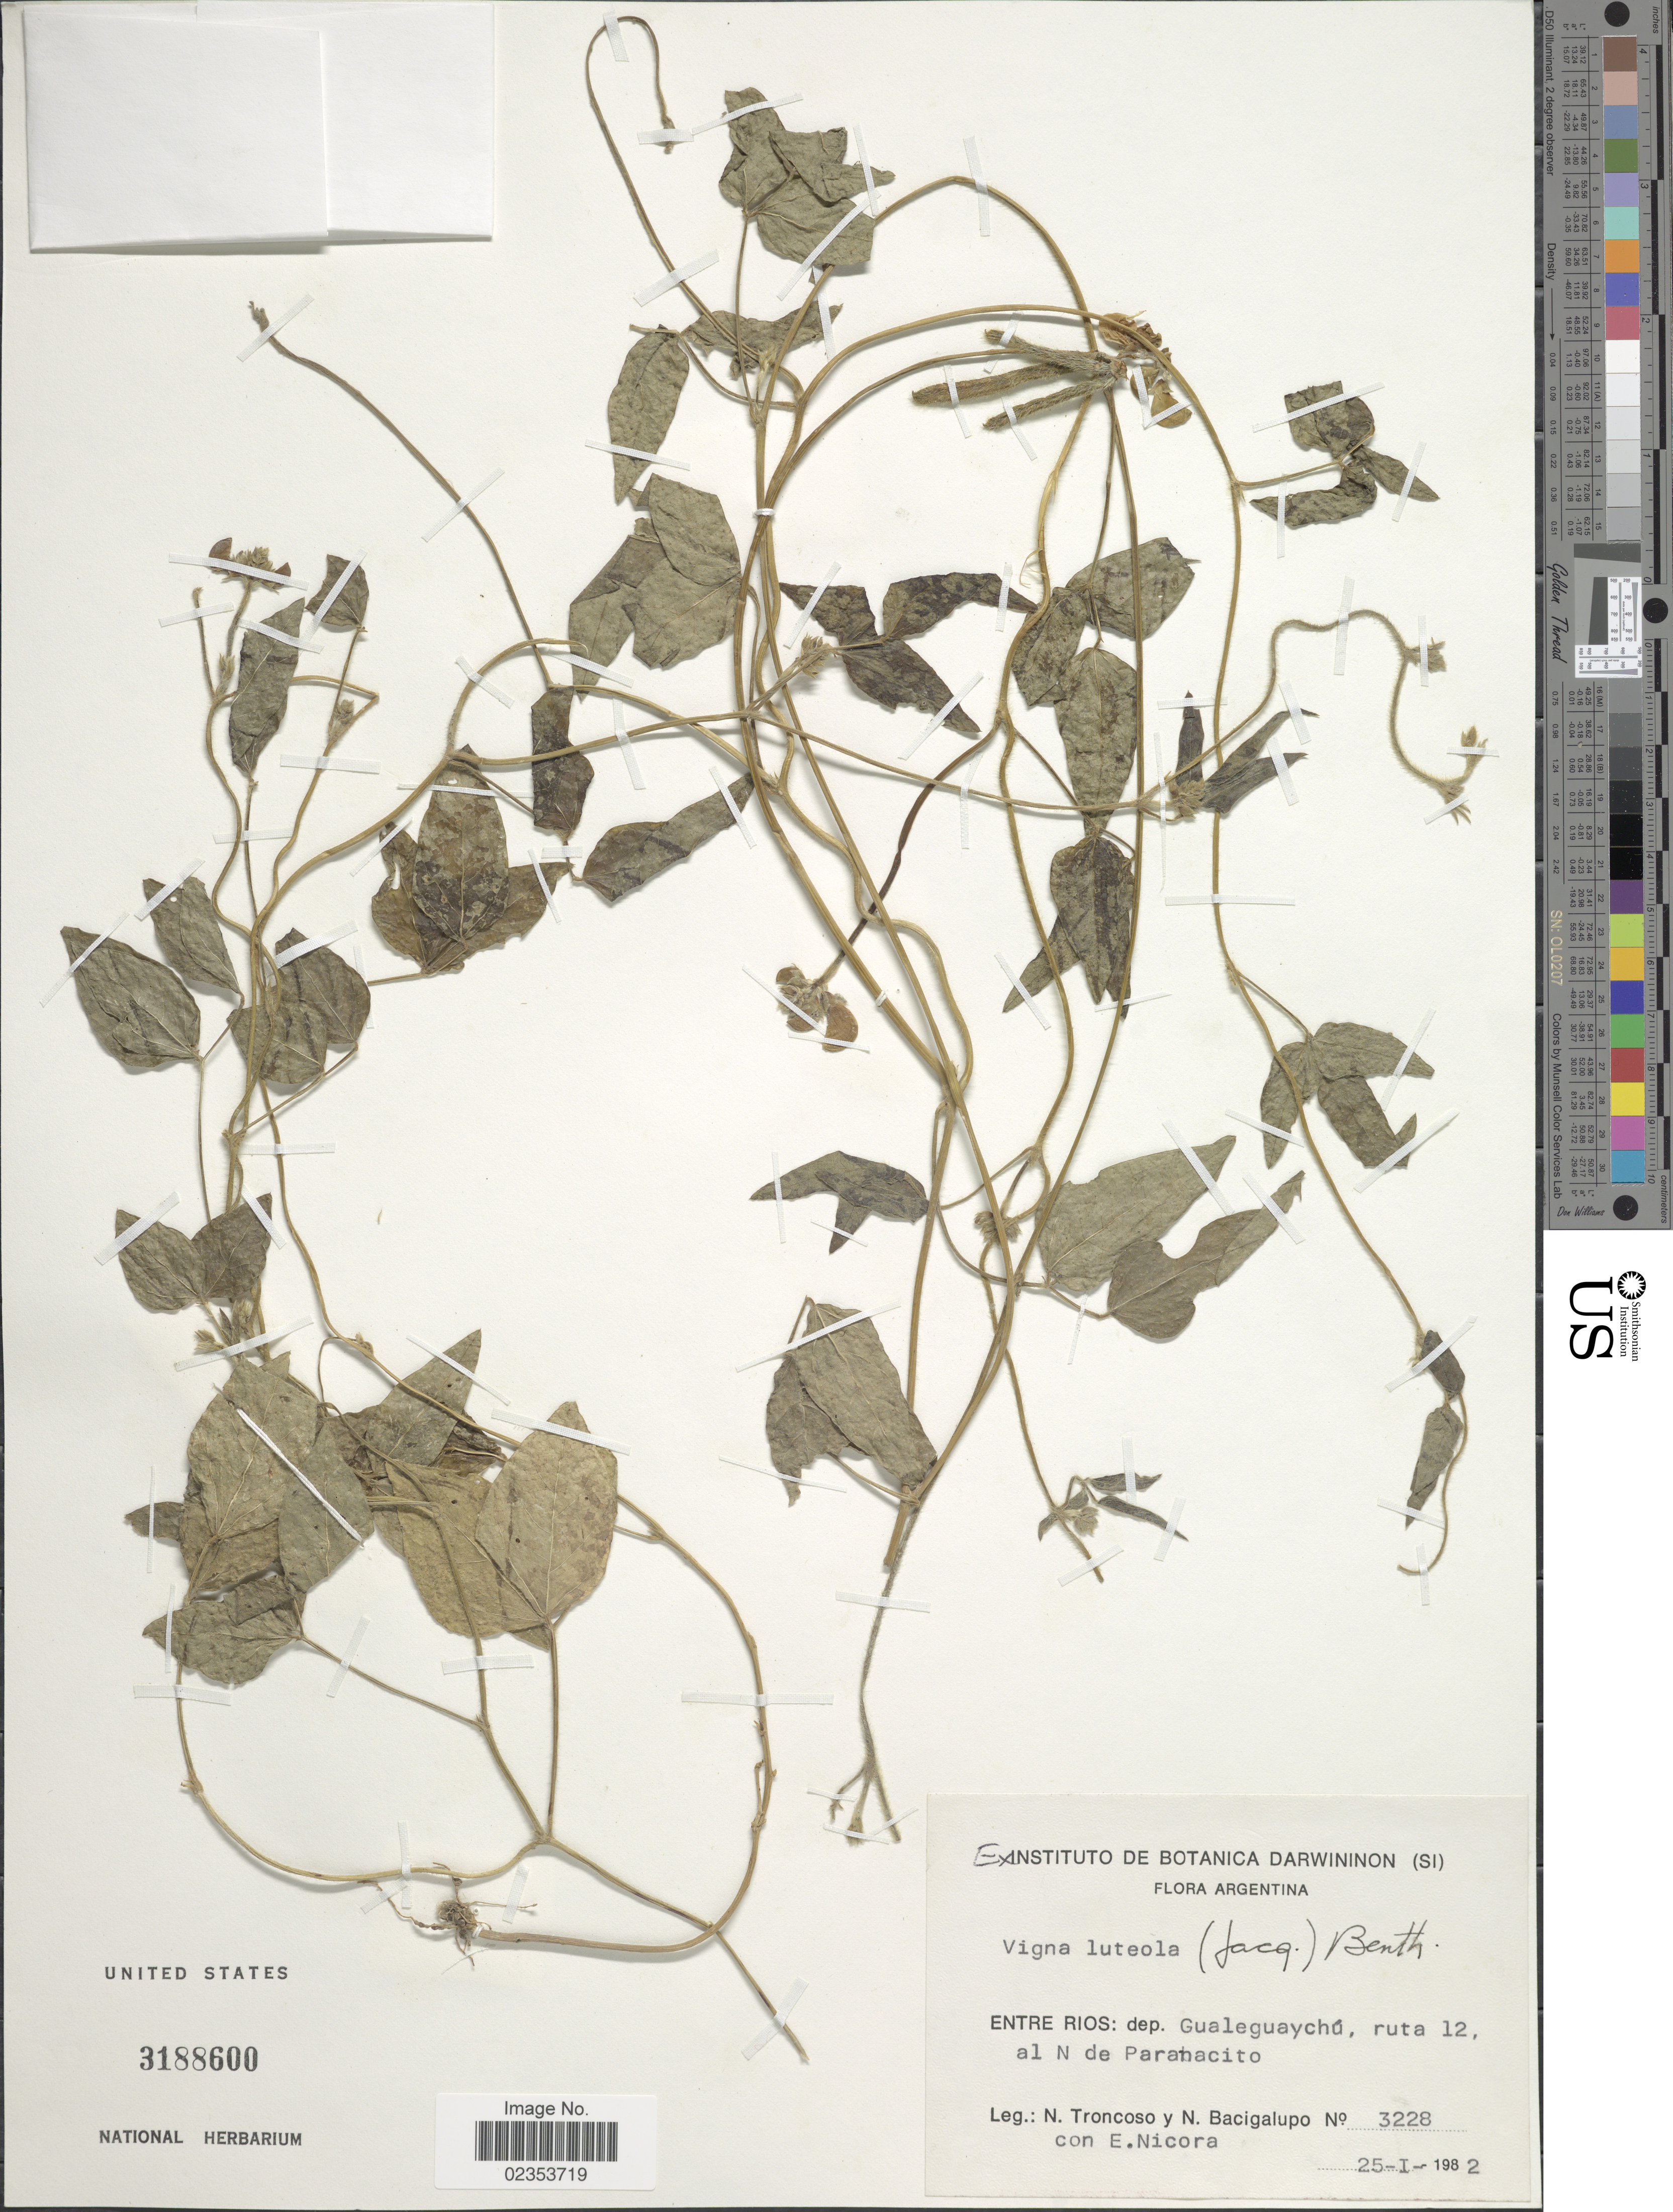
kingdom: Plantae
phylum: Tracheophyta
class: Magnoliopsida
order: Fabales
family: Fabaceae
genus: Vigna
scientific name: Vigna luteola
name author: (Jacq.) Benth.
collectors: N. Troncoso, N. M. Bacigalupo & E. Nicora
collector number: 3228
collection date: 1982-01-25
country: Argentina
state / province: Entre Rios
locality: Dep. Gualeguaychu, ruta 12, al N de Paranacito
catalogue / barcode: US 3188600